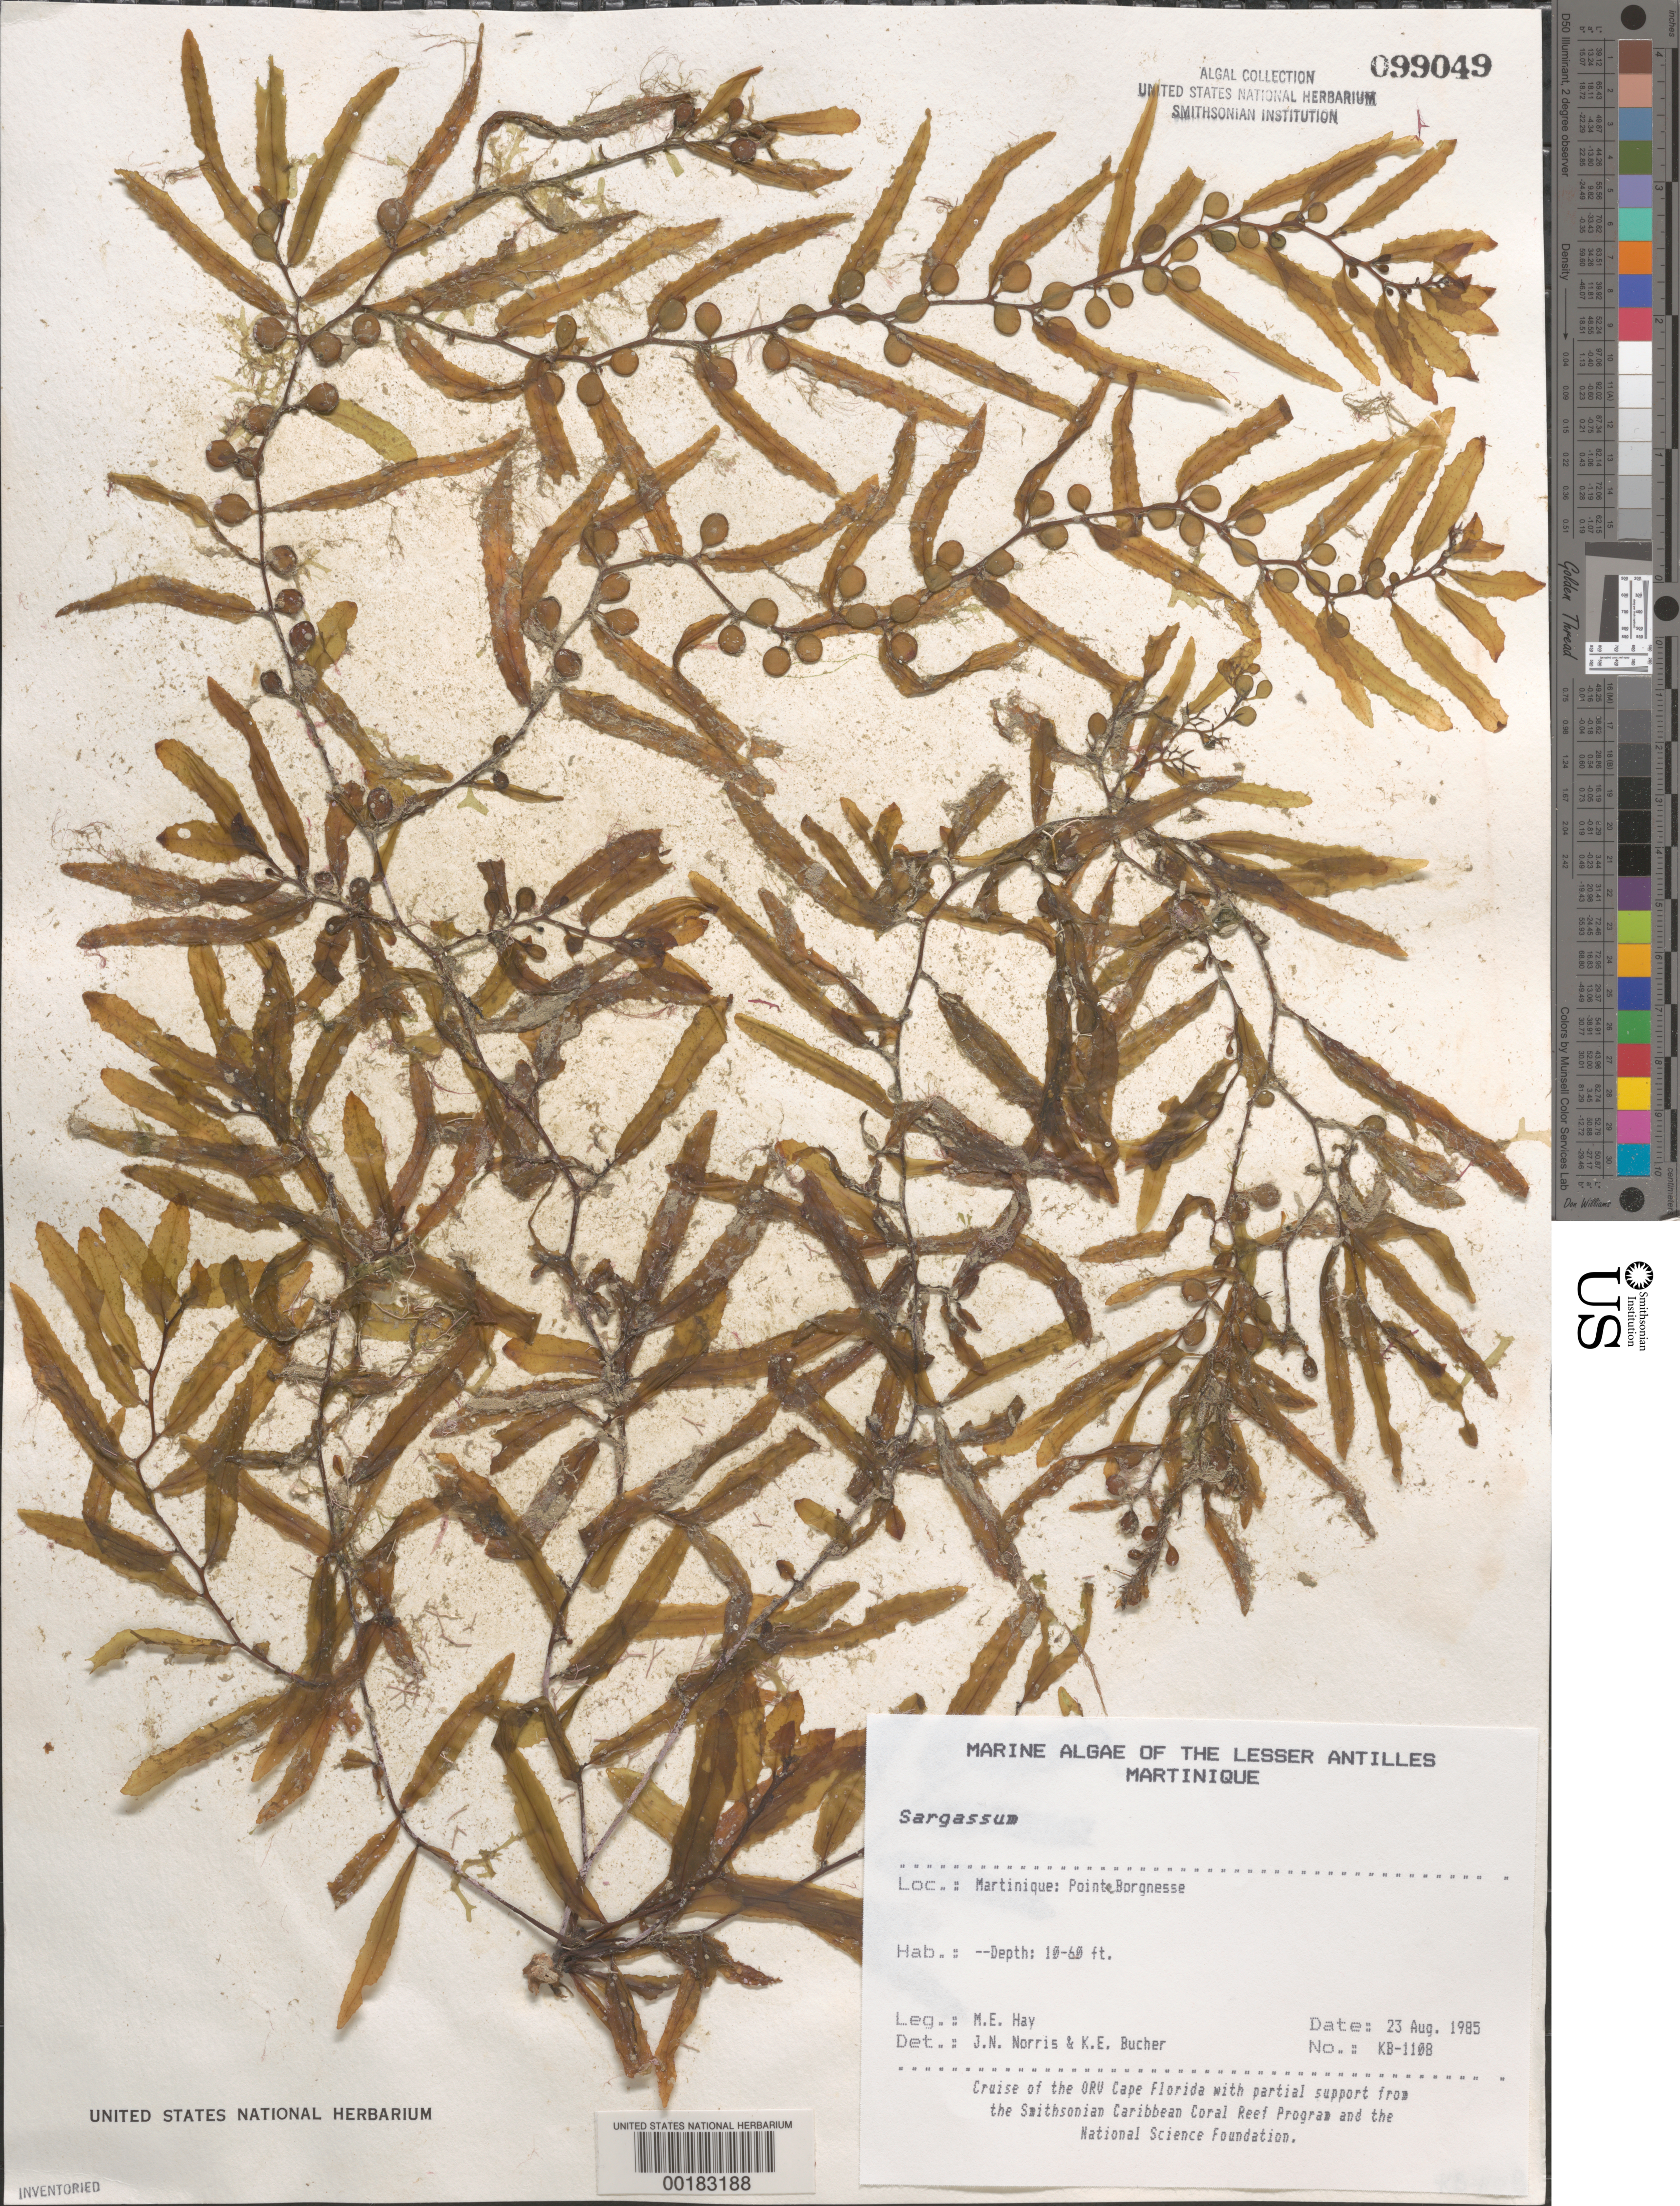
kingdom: Chromista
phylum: Ochrophyta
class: Phaeophyceae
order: Fucales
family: Sargassaceae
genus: Sargassum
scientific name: Sargassum sp.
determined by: Norris, J. N.; Bucher, K. E.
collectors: M. E. Hay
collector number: KB-1108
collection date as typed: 23 Aug 1985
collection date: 1985-08-23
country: Martinique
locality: Pointe Borgnesse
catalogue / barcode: US 99049